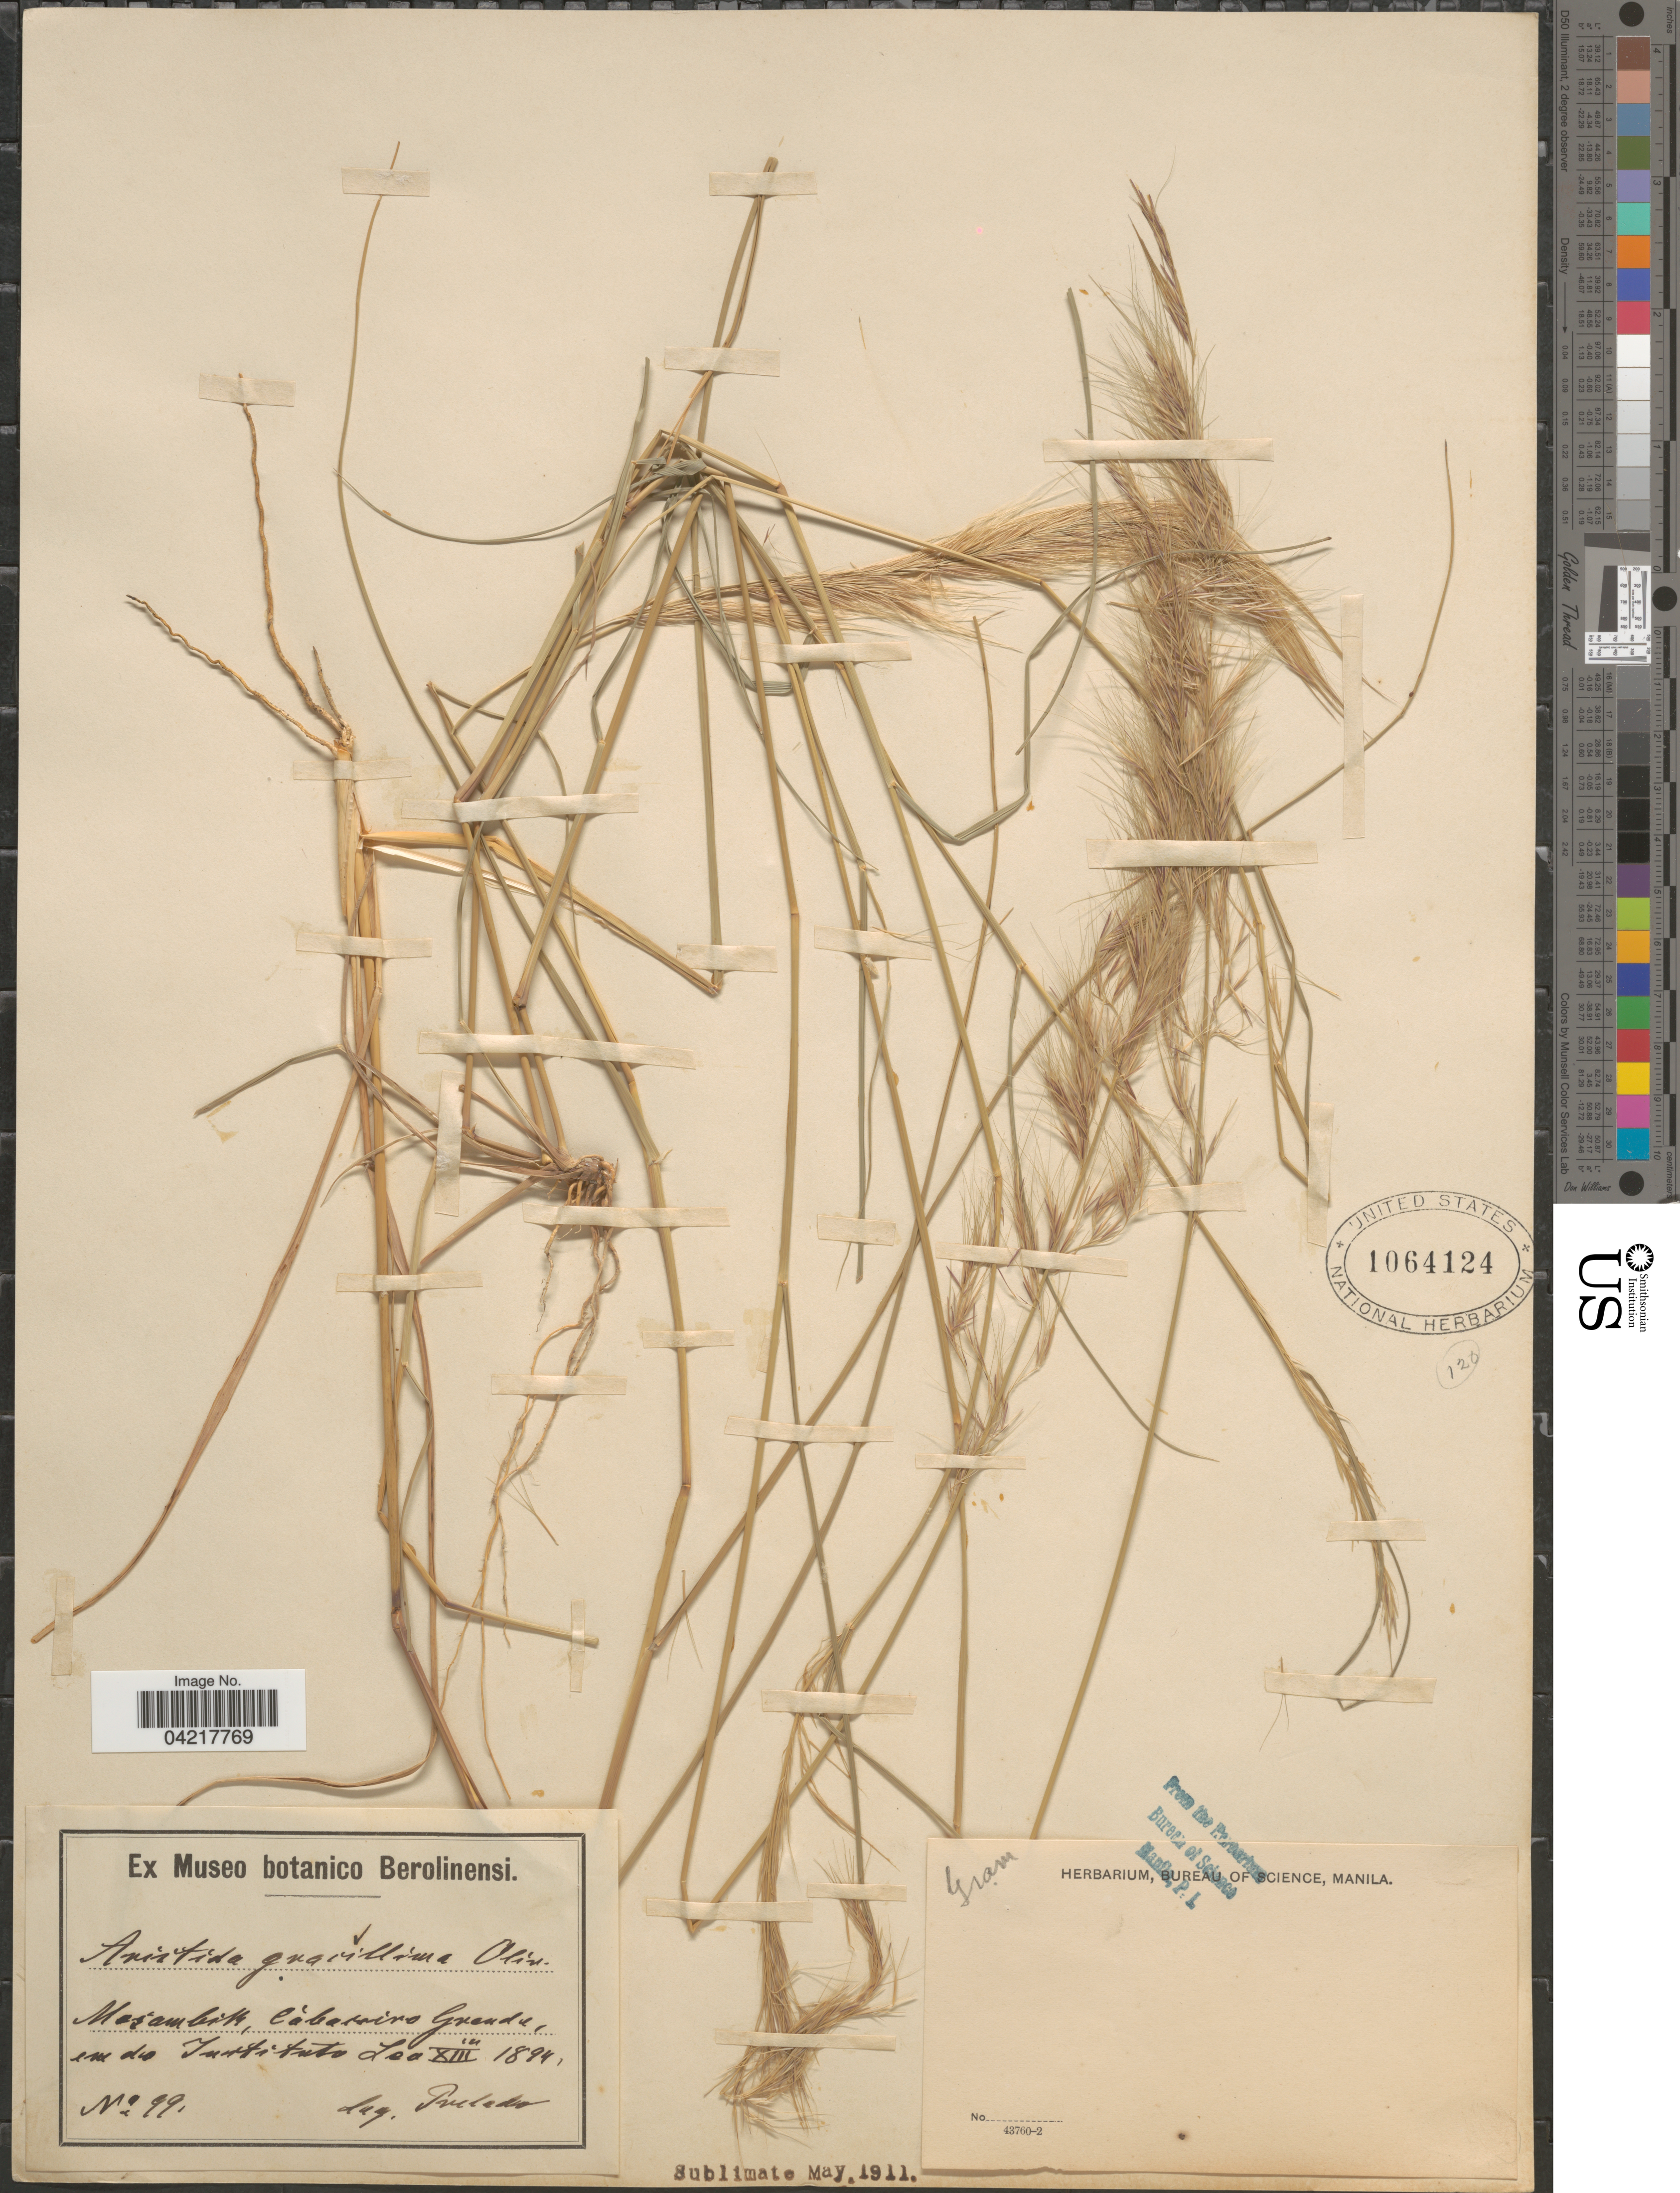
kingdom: Plantae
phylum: Tracheophyta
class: Liliopsida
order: Poales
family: Poaceae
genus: Aristida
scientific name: Aristida stipoides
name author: R. Br.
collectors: Prelado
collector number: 99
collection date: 1894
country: Mozambique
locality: Cabaceiro Grande, em do Instituto Leo XIII.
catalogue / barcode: US 1064124